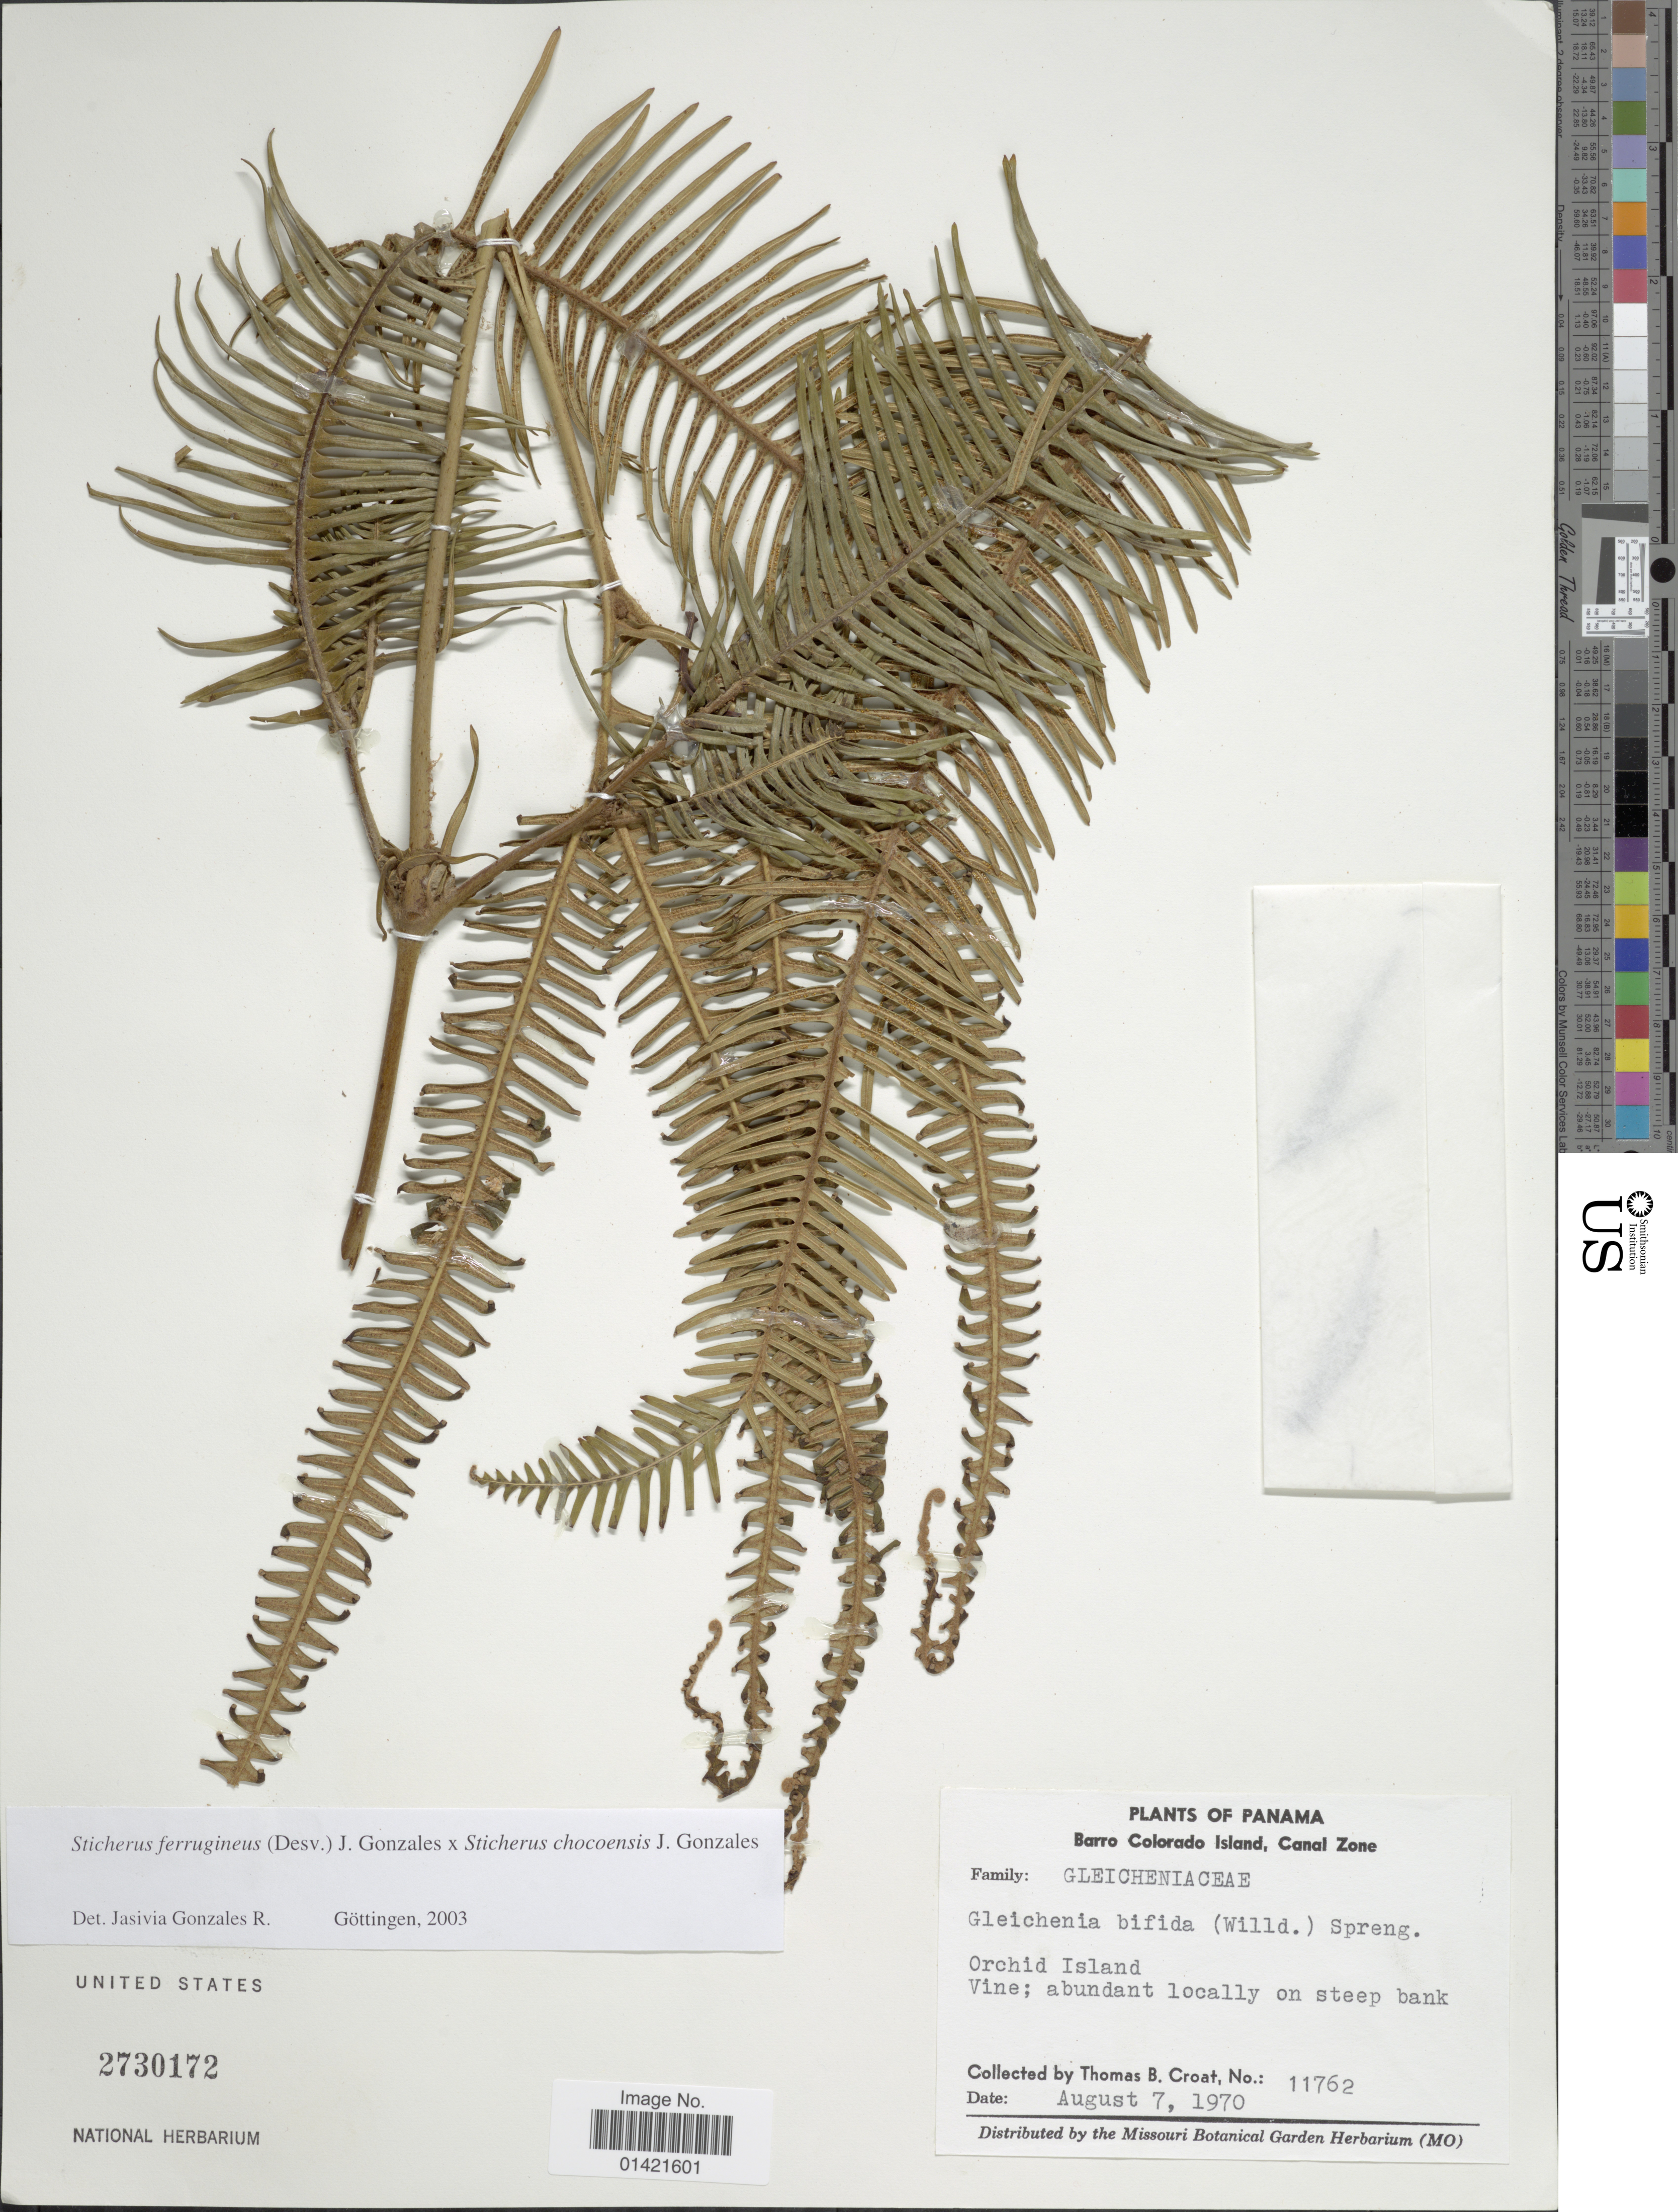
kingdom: Plantae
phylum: Tracheophyta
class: Polypodiopsida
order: Gleicheniales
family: Gleicheniaceae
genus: Sticherus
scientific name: Sticherus ferrugineus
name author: (Desv.) J. Gonzales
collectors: T. B. Croat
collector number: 11762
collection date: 1970-08-07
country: Panama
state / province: Panamá Oeste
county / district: Canal Zone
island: Orchid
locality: Barro Colorado Island, Canal Zone. Orchid Island.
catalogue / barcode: US 2730172